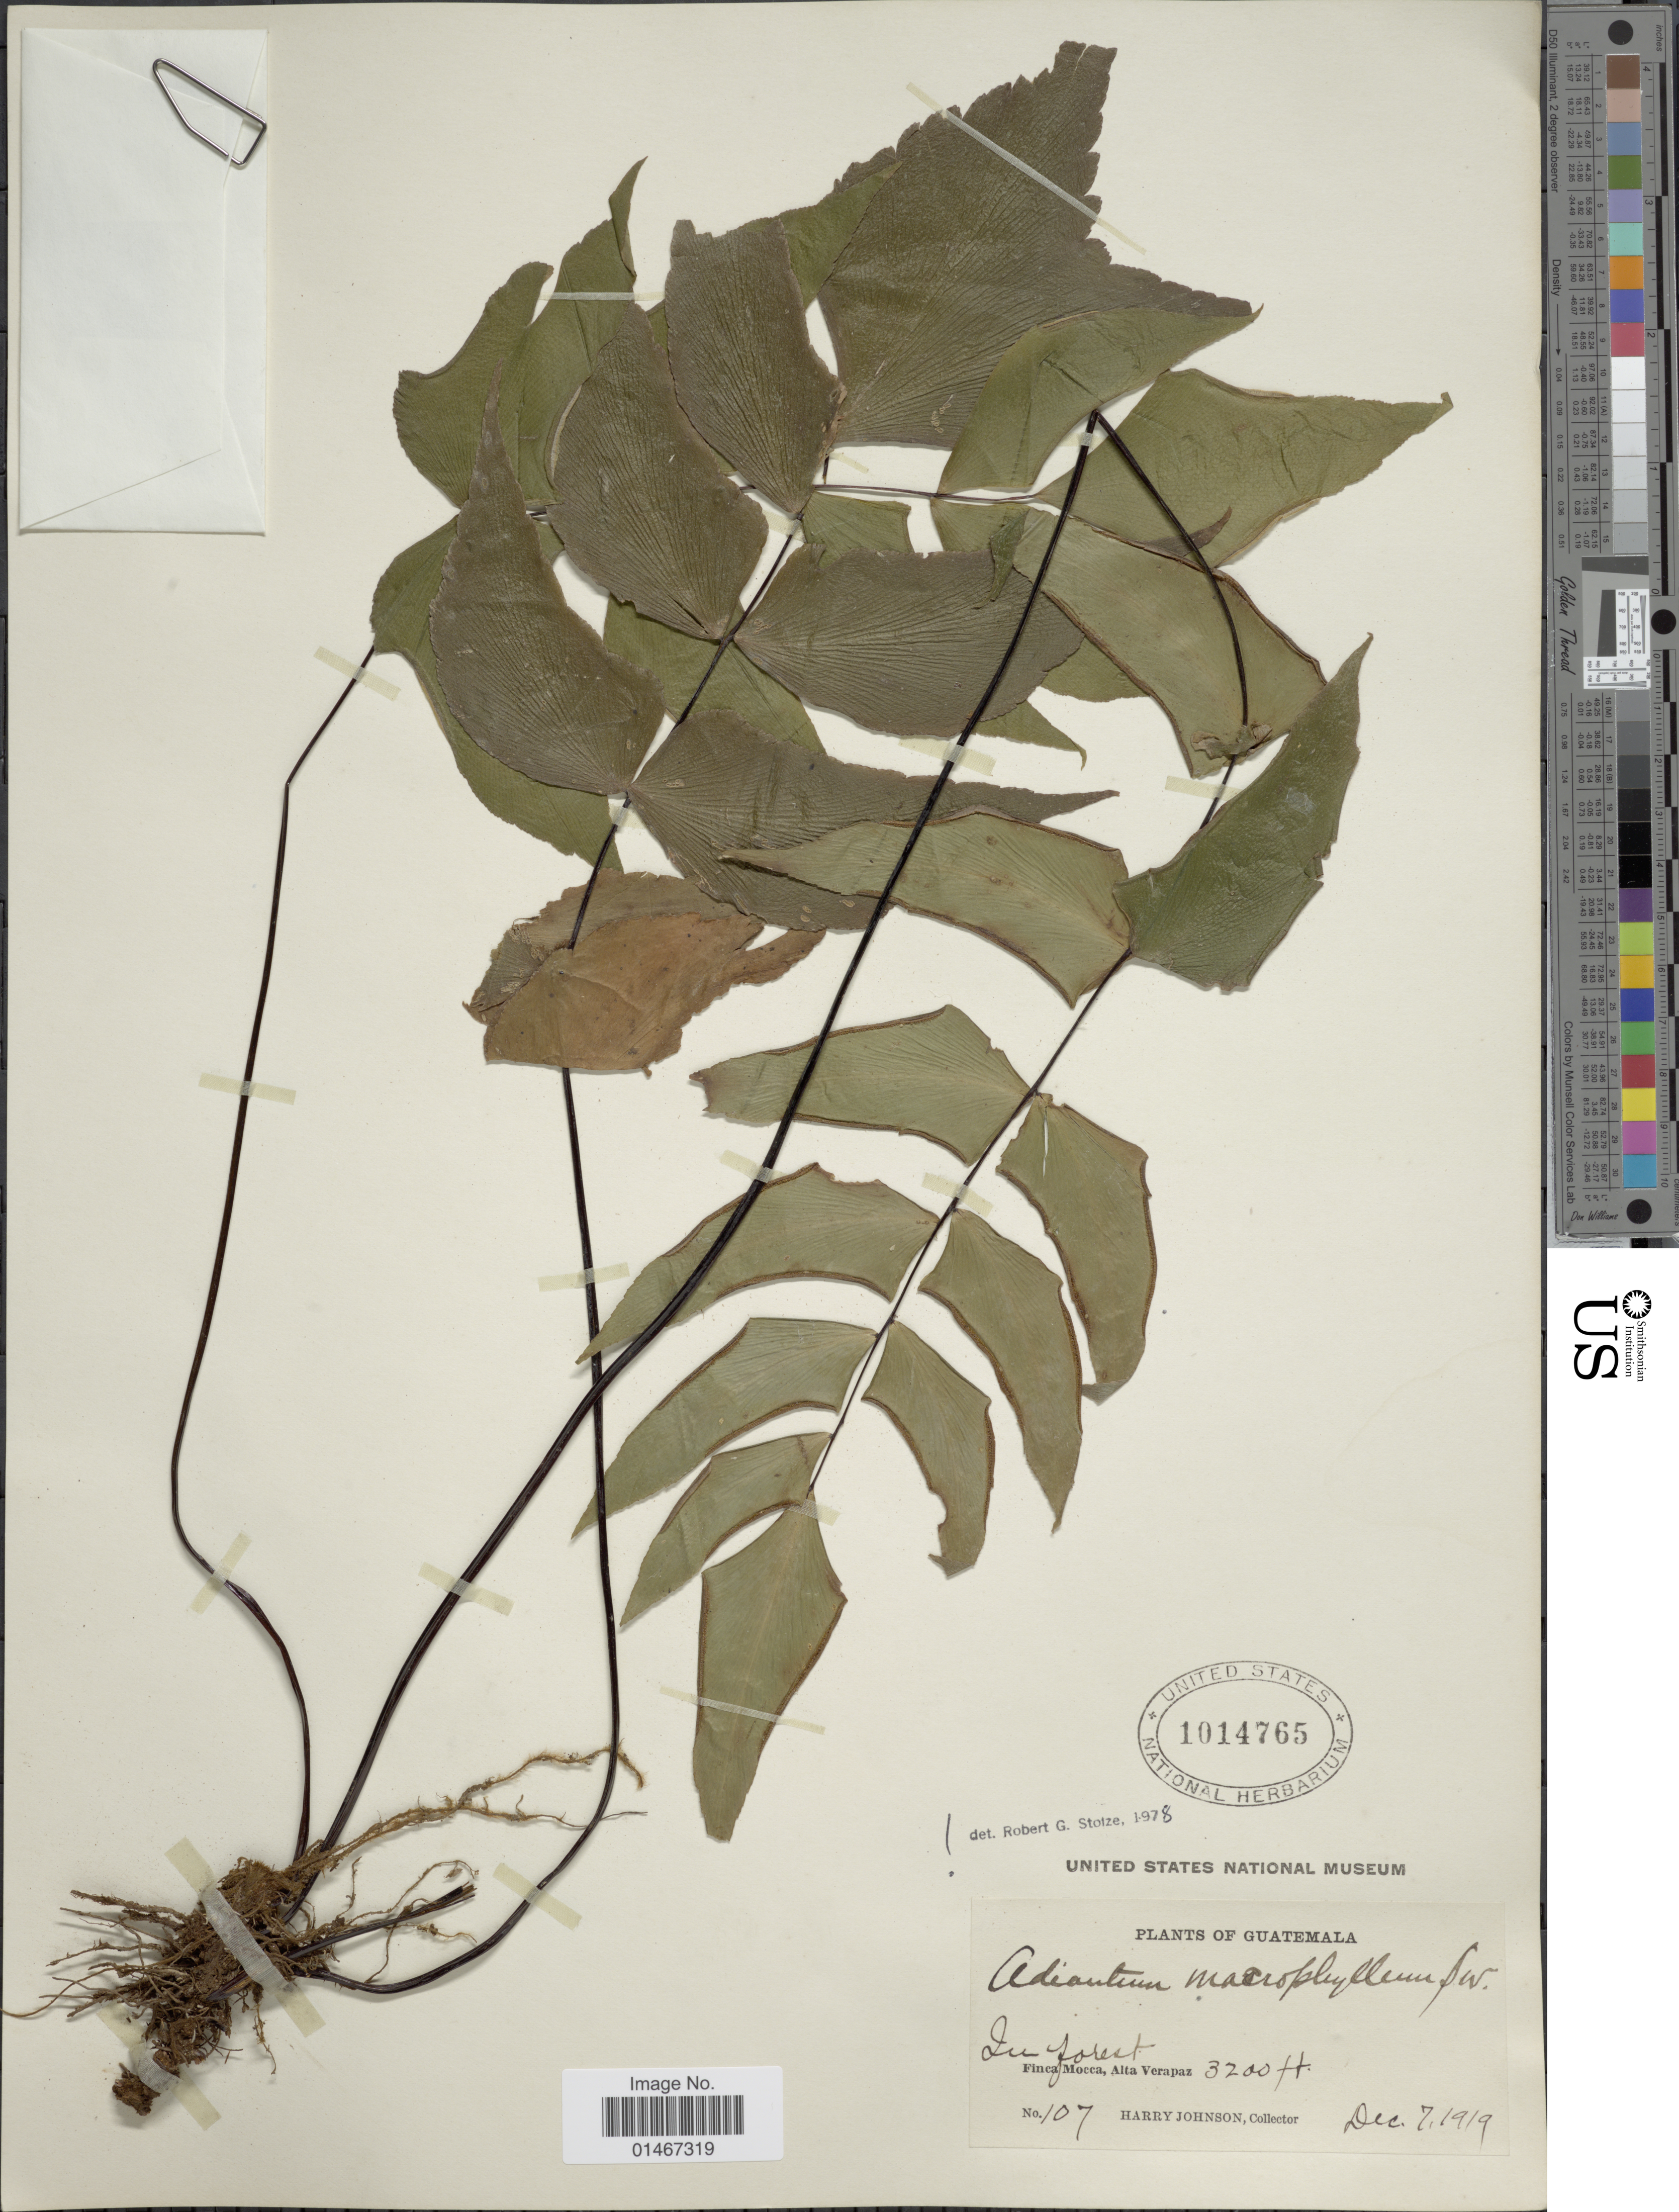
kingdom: Plantae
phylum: Tracheophyta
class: Polypodiopsida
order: Polypodiales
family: Pteridaceae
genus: Adiantum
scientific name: Adiantum macrophyllum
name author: Sw.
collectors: H. Johnson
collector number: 107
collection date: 1919-12-07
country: Guatemala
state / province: Alta Verapaz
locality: Finca Mocca, Alta Verapaz.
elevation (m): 975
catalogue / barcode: US 1014765